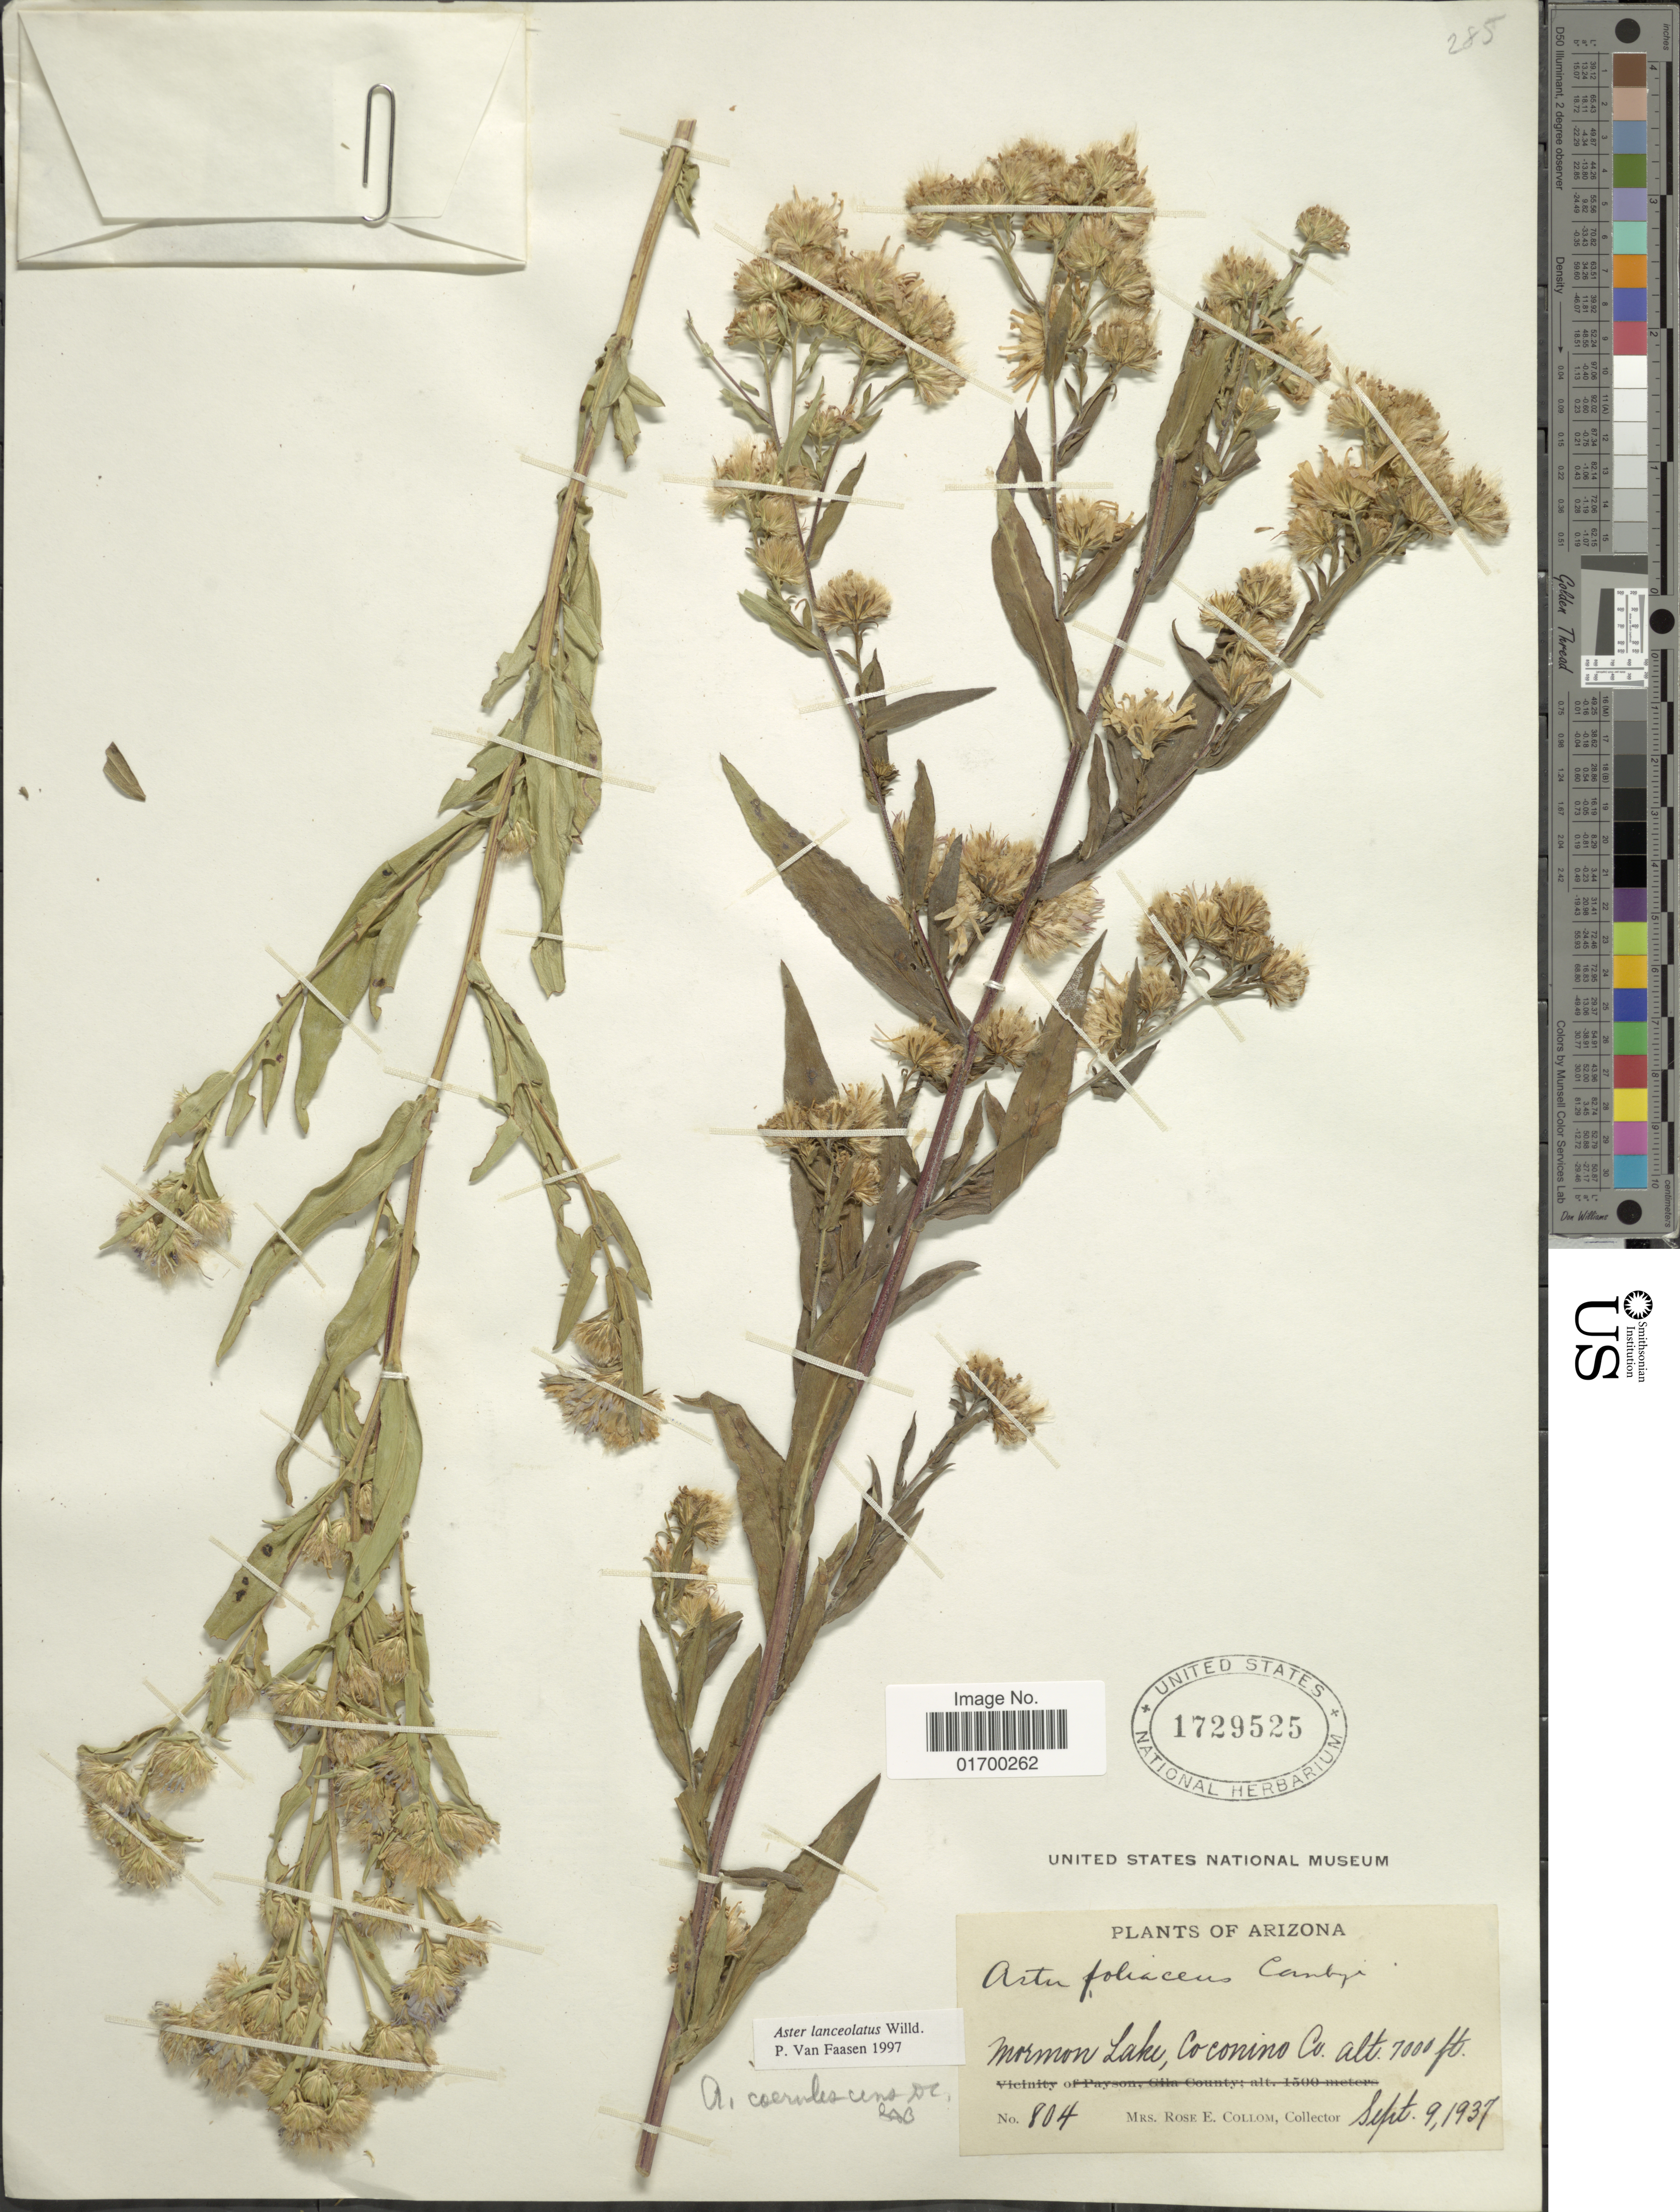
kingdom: Plantae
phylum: Tracheophyta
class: Magnoliopsida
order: Asterales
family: Asteraceae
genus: Symphyotrichum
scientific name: Symphyotrichum lanceolatum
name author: (Willd.) G.L. Nesom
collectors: R. E. Collom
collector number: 804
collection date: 1937-09-09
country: United States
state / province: Arizona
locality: Mormon Lake, Coconino Co.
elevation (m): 2134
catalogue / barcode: US 1729525